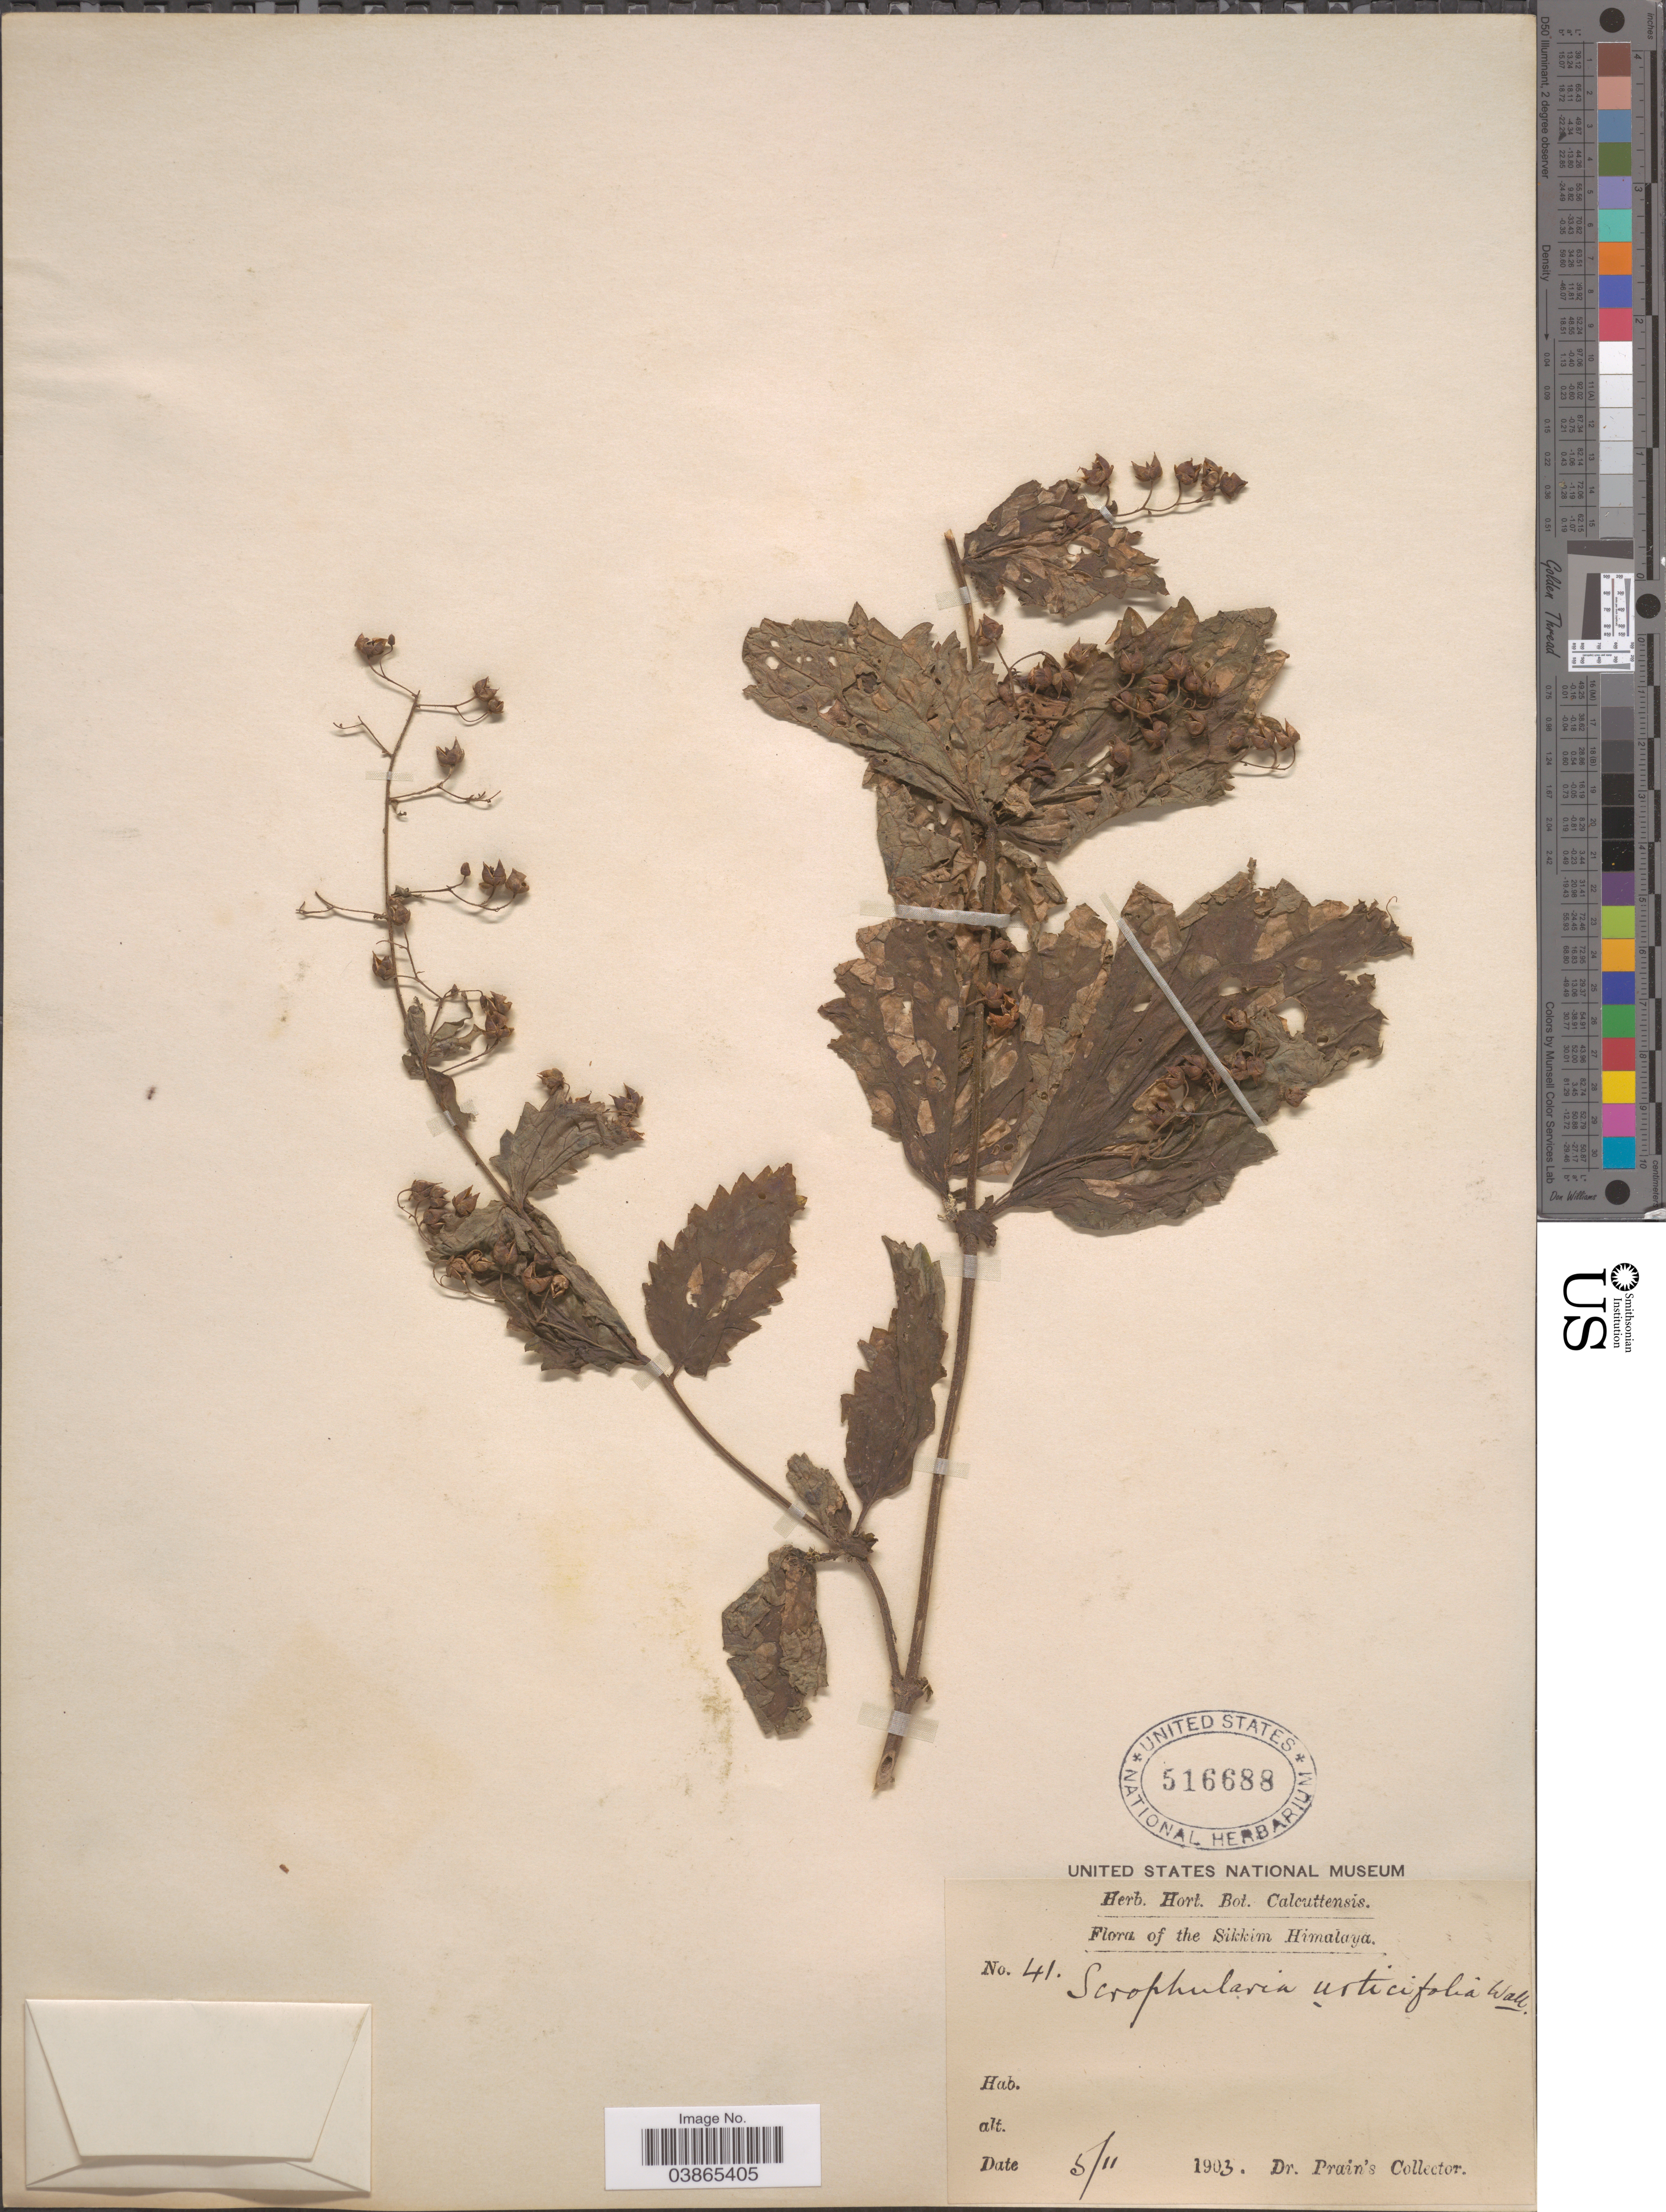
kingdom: Plantae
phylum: Tracheophyta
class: Magnoliopsida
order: Lamiales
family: Scrophulariaceae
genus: Scrophularia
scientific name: Scrophularia urticifolia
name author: Benth.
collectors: Dr. Prain's collector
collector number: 41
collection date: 1903-11-03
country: India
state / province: Sikkim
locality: Sikkim Himalaya.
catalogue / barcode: US 516688